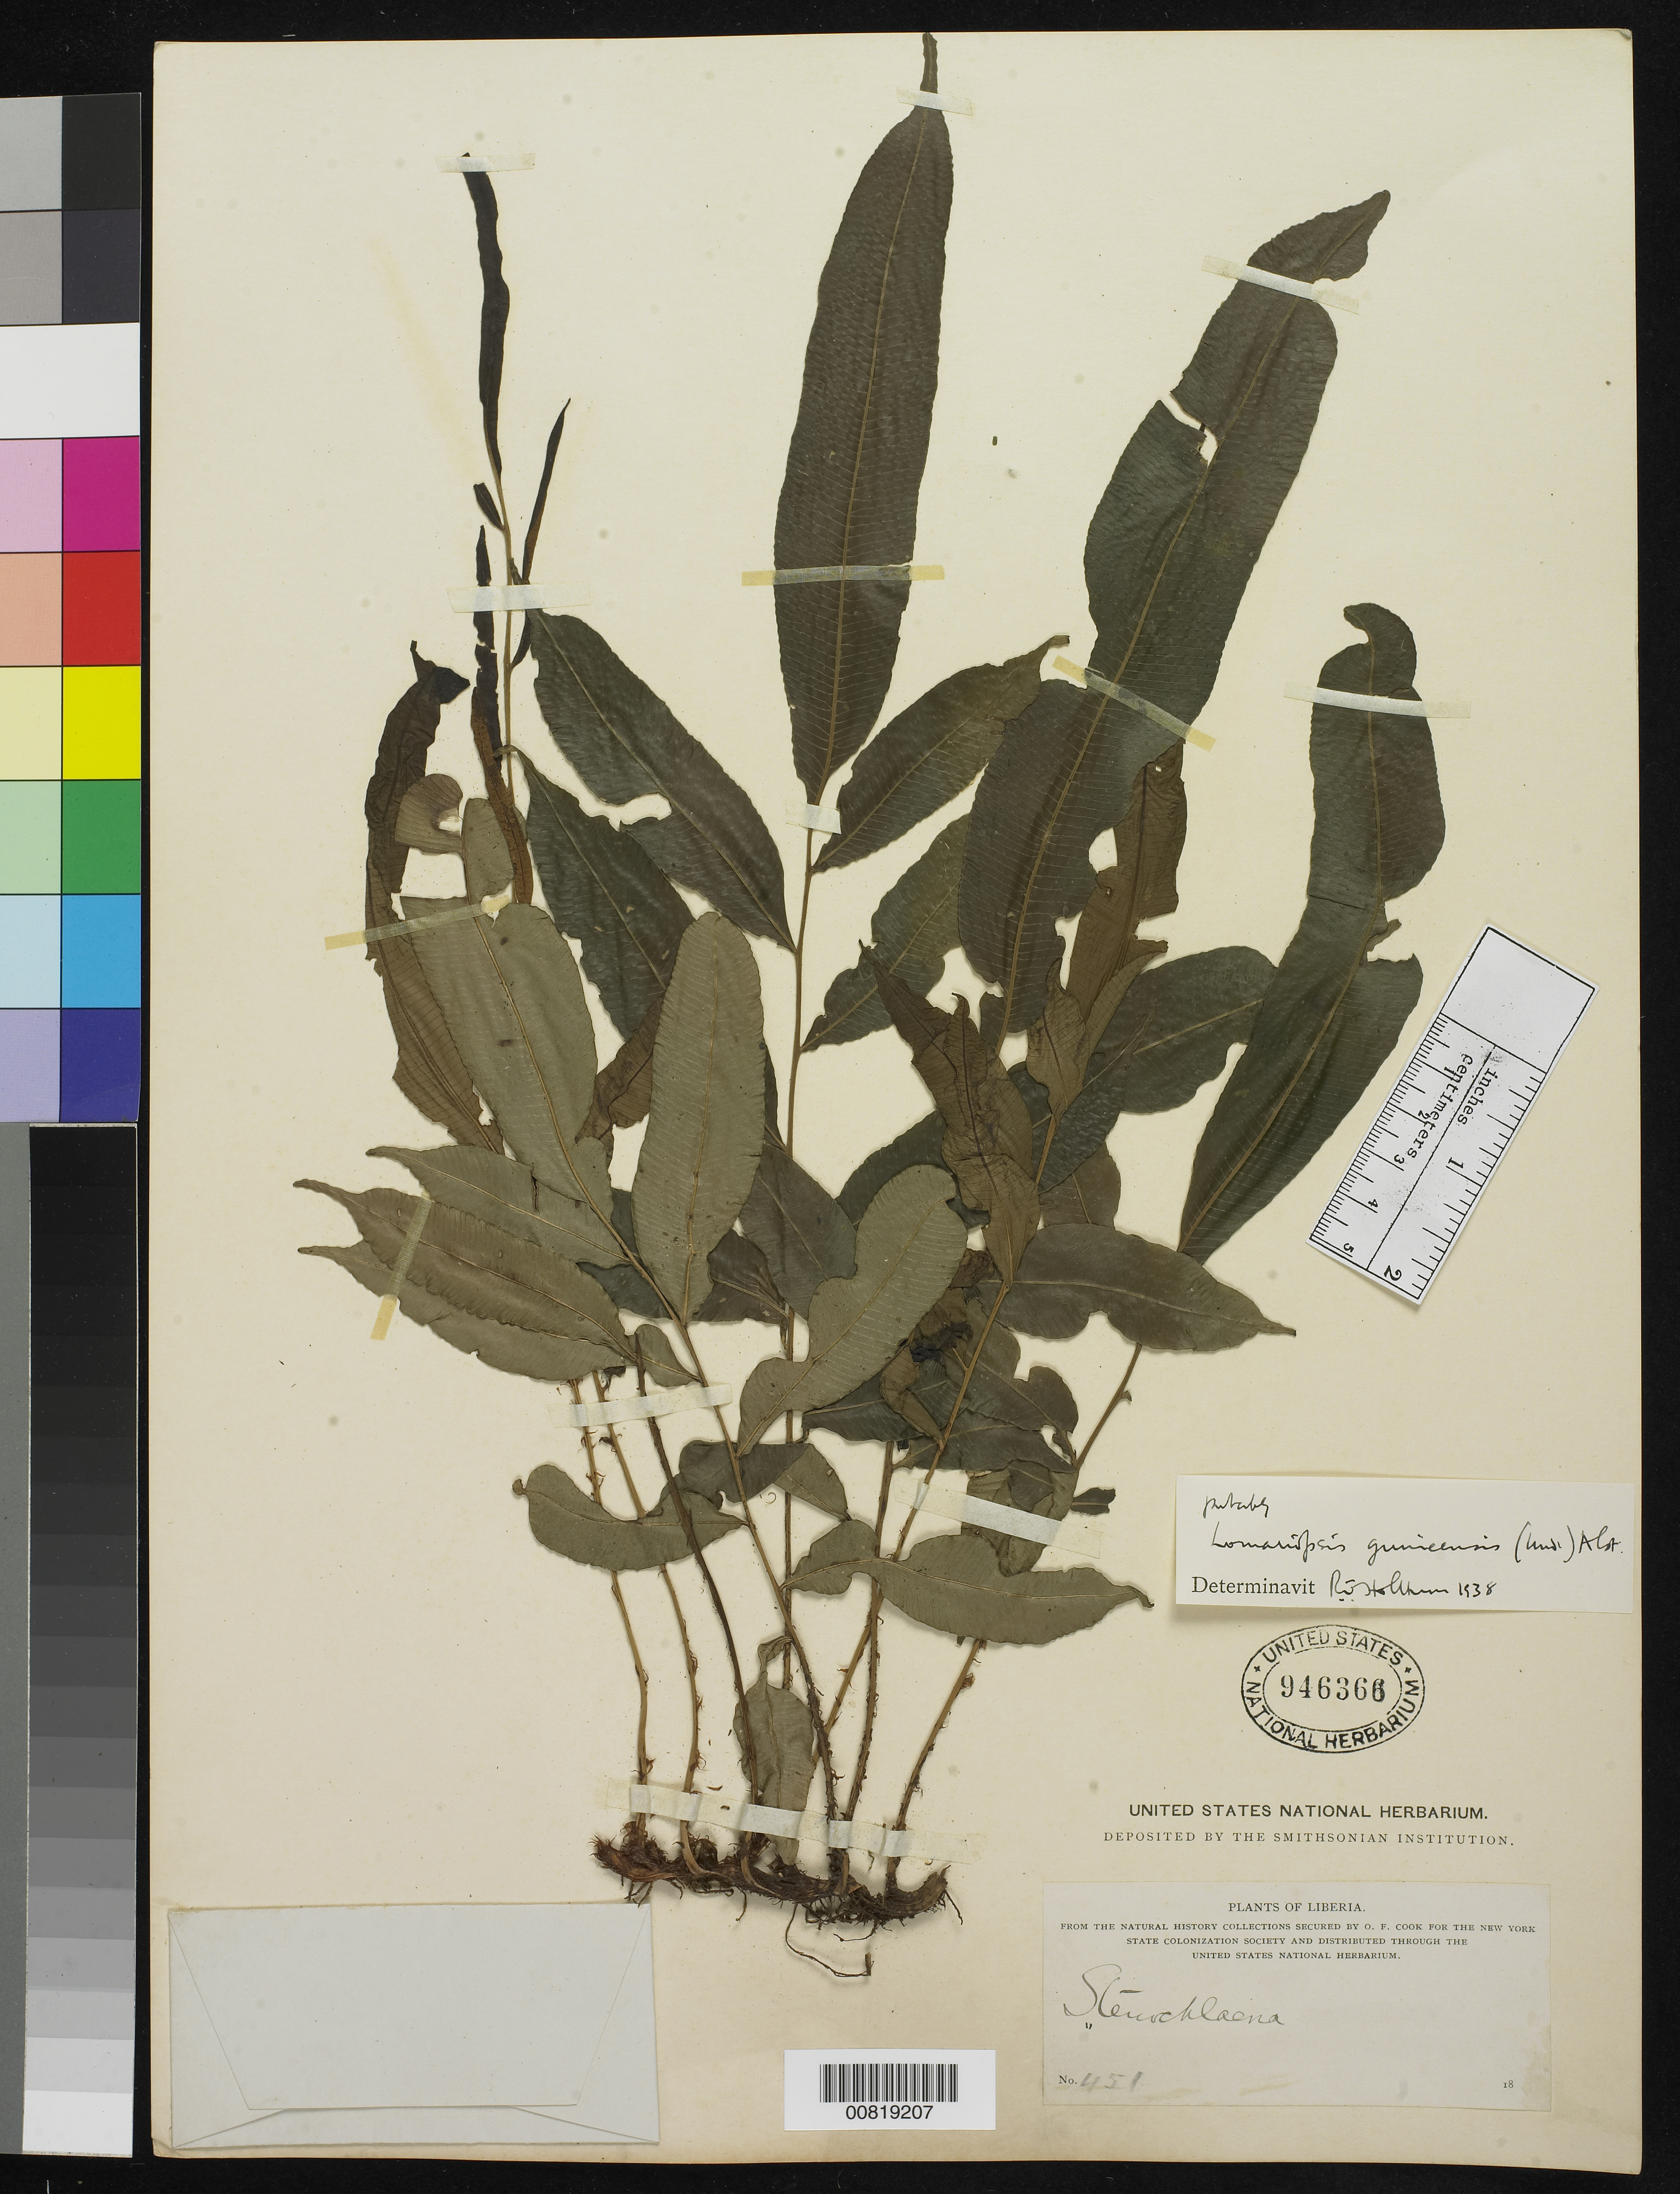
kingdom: Plantae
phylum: Tracheophyta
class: Polypodiopsida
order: Polypodiales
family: Lomariopsidaceae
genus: Lomariopsis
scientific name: Lomariopsis guineensis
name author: Holttum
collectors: O. F. Cook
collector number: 451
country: Liberia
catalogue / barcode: US 946366